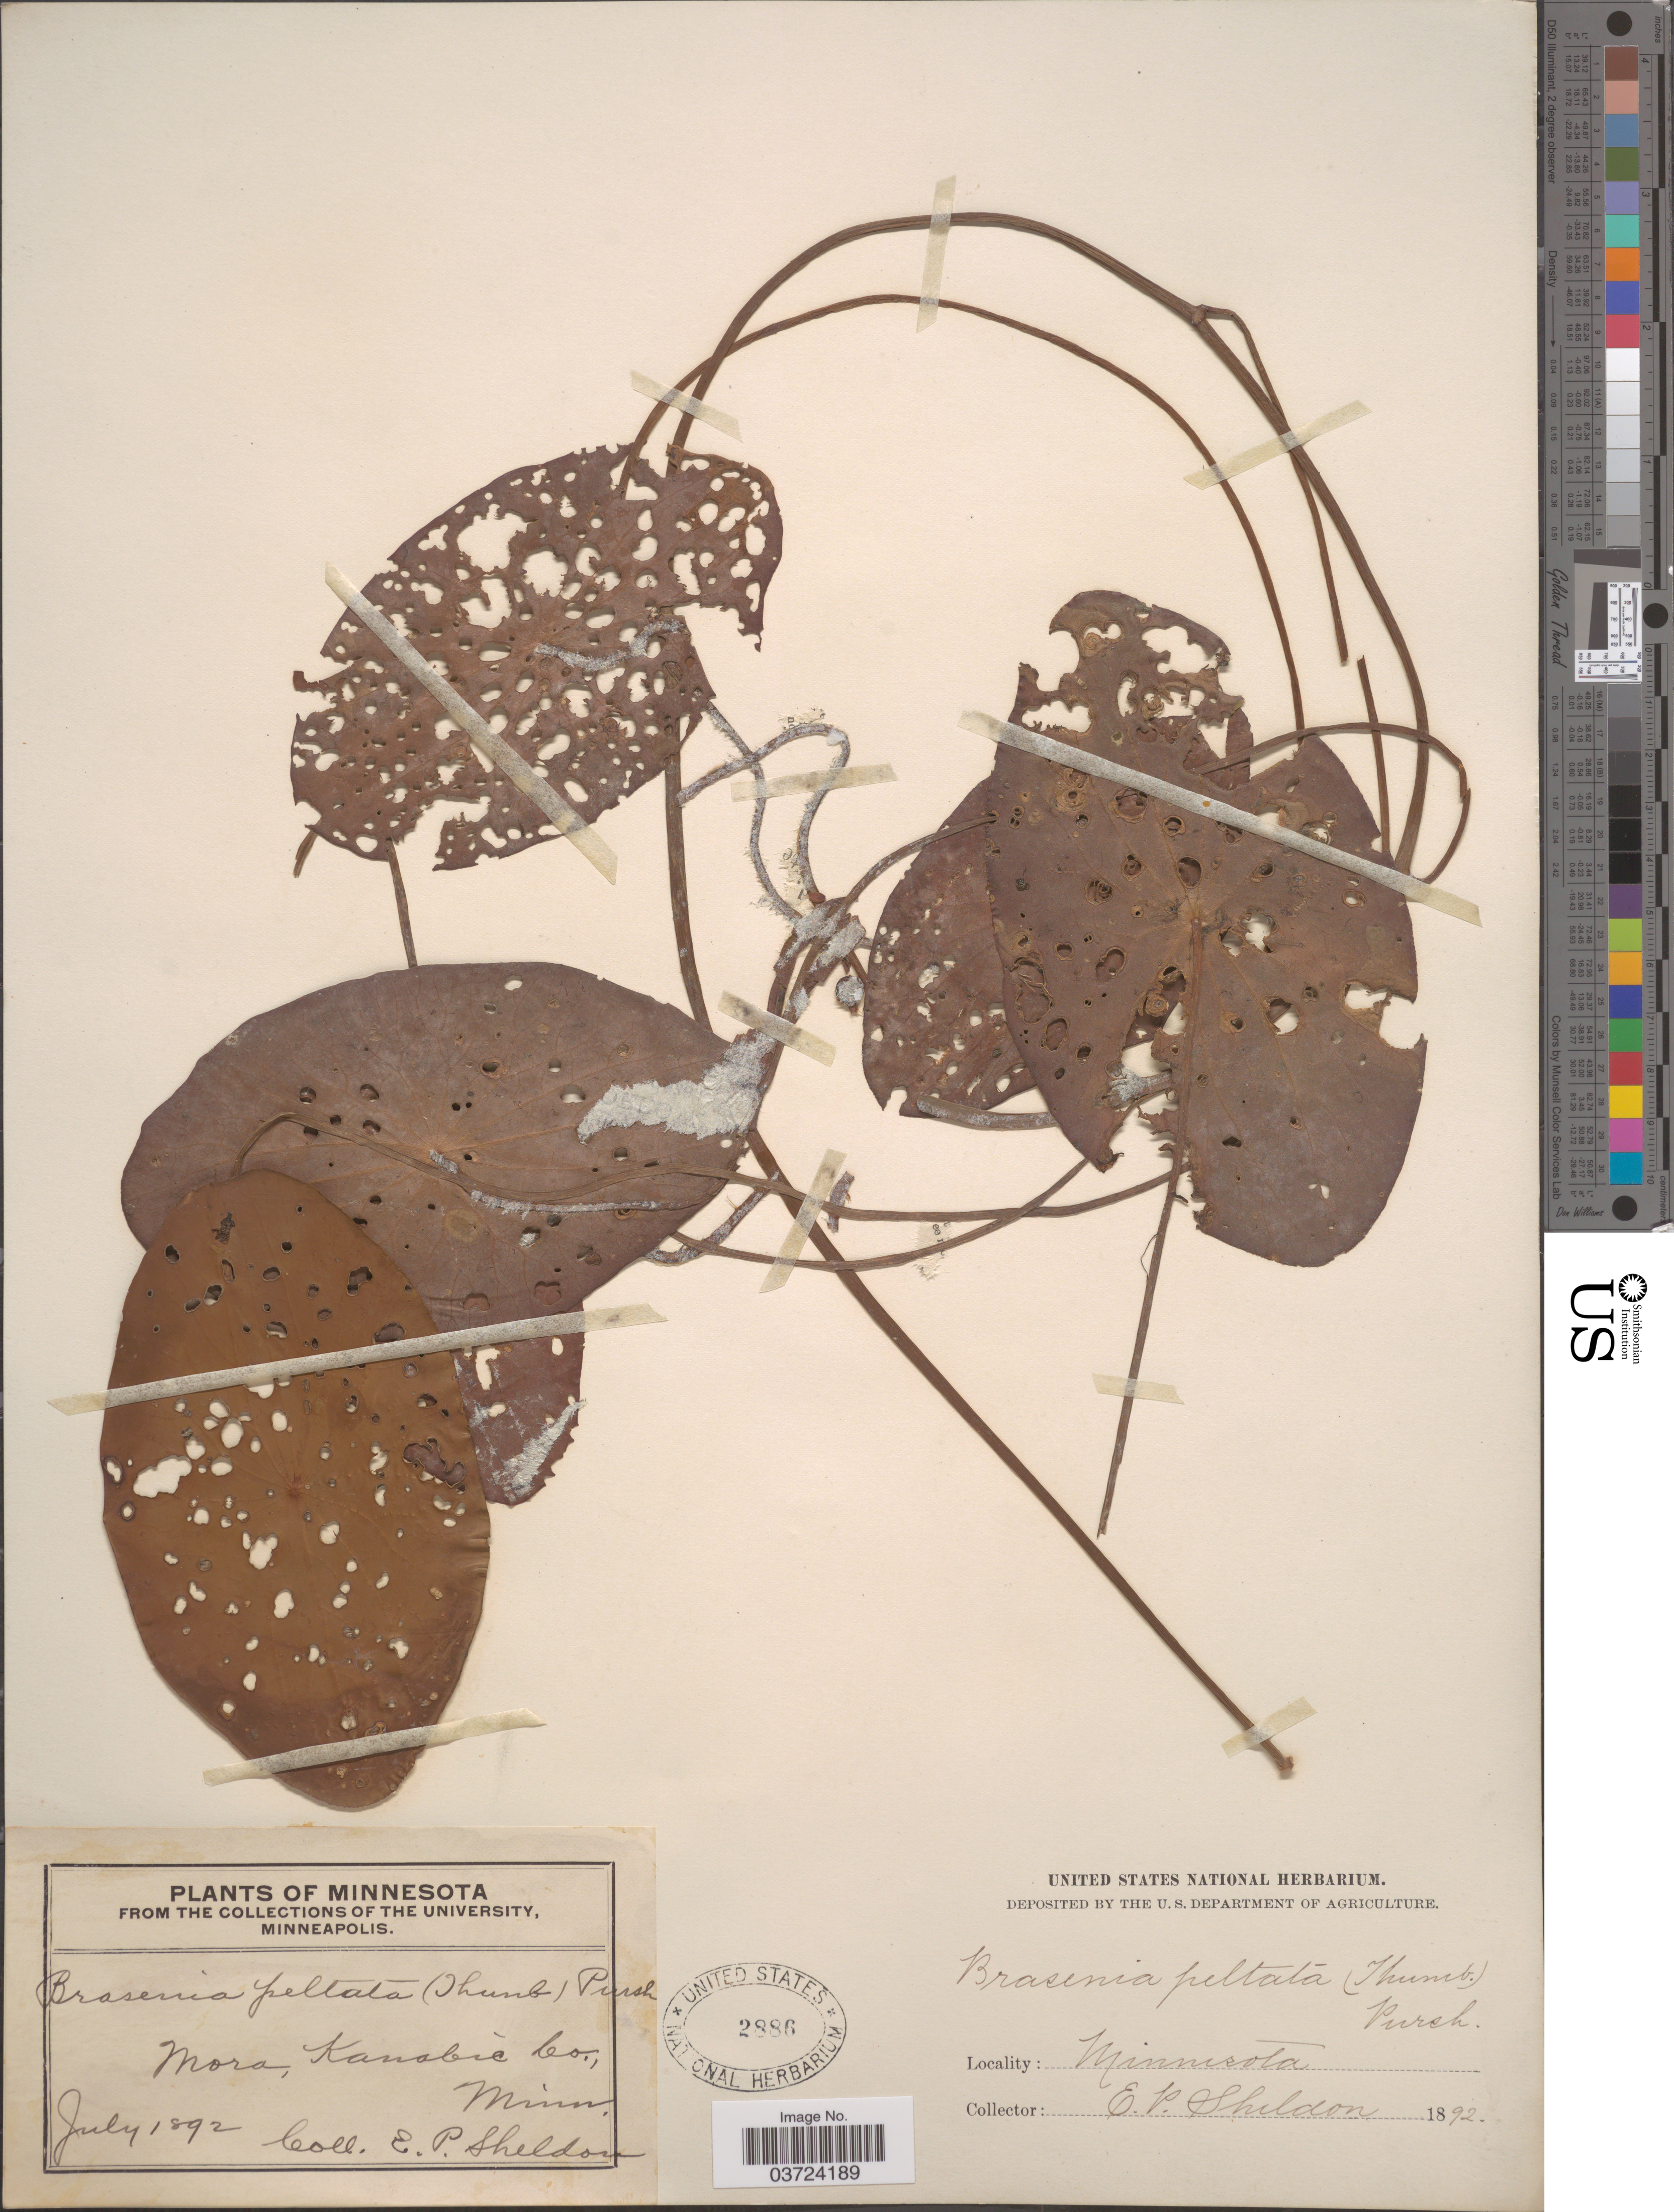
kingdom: Plantae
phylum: Tracheophyta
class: Magnoliopsida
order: Nymphaeales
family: Cabombaceae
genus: Brasenia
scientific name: Brasenia schreberi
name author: J.F. Gmel.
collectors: E. P. Sheldon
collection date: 1892-07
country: United States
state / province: Minnesota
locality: Mora, Kanabic Co.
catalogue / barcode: US 2886